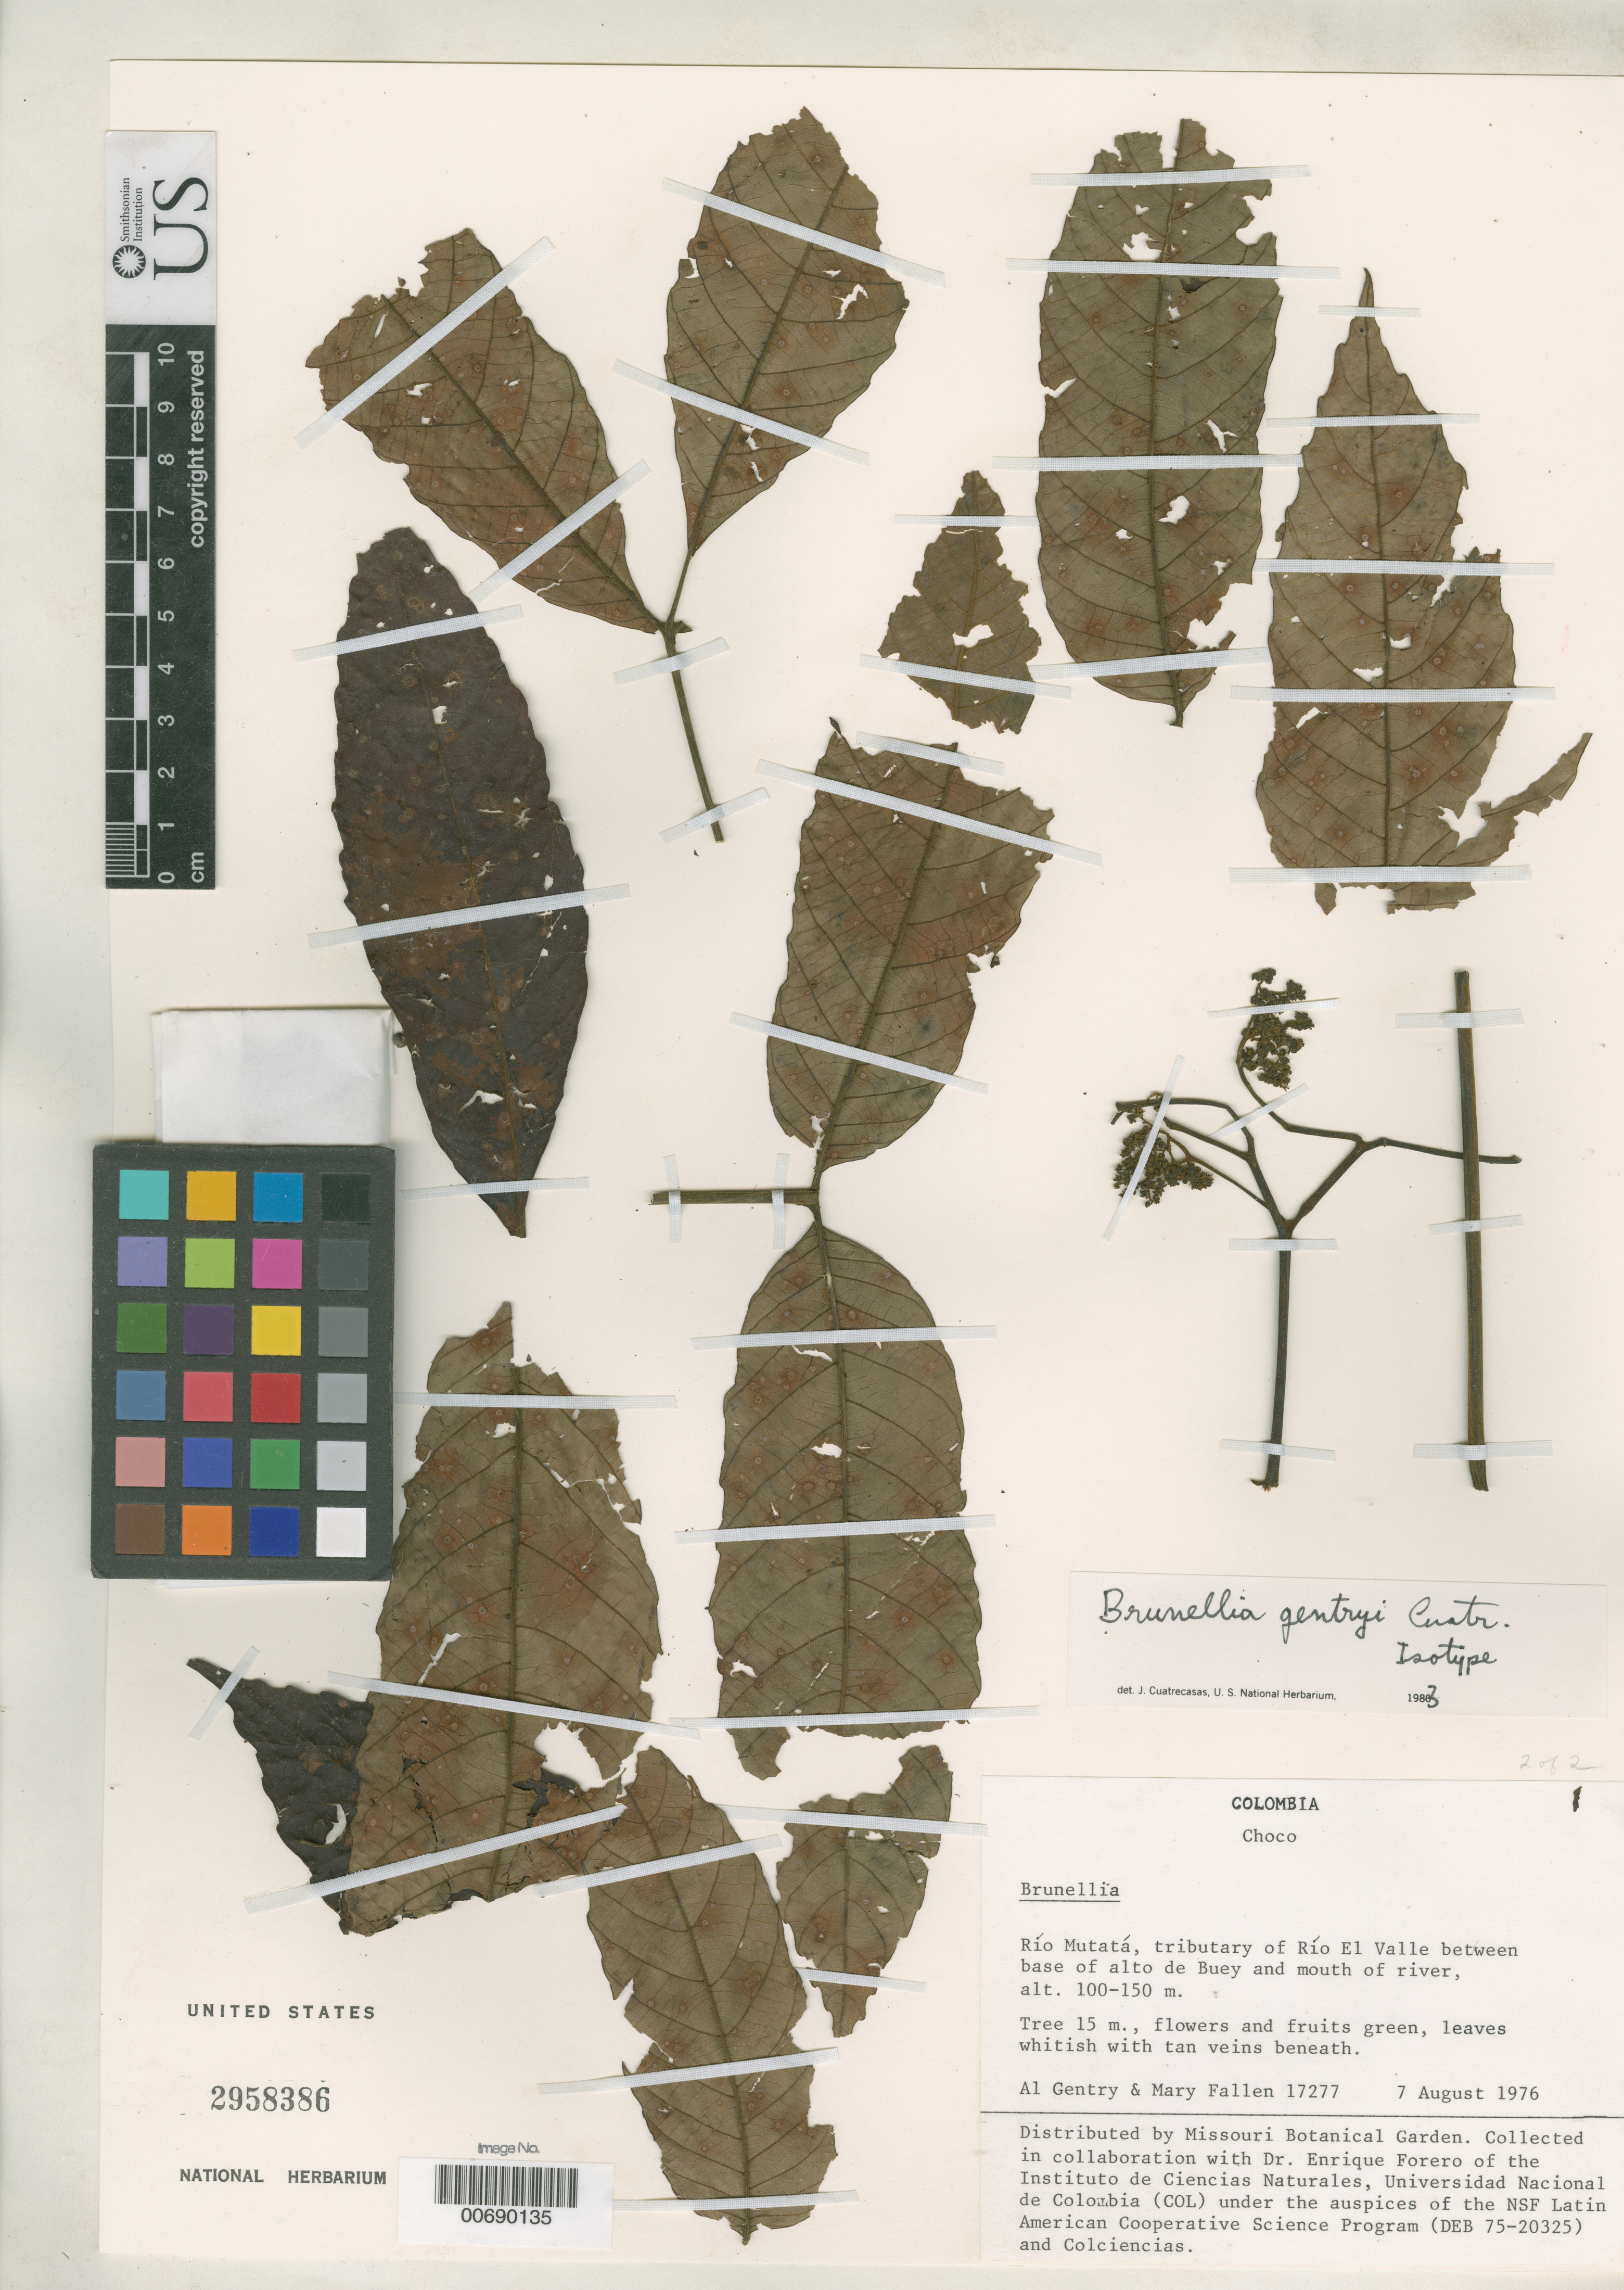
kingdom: Plantae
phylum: Tracheophyta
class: Magnoliopsida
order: Oxalidales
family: Brunelliaceae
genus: Brunellia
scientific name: Brunellia gentryi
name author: Cuatrec.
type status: Isotype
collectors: A. H. Gentry & M. Fallen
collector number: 17277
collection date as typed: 07 Aug 1976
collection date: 1976-08-07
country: Colombia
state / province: Chocó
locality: Rio Mutata tributary of Rio Valle, between Alto de Buey and mouth of River.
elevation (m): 100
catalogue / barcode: US 2958386